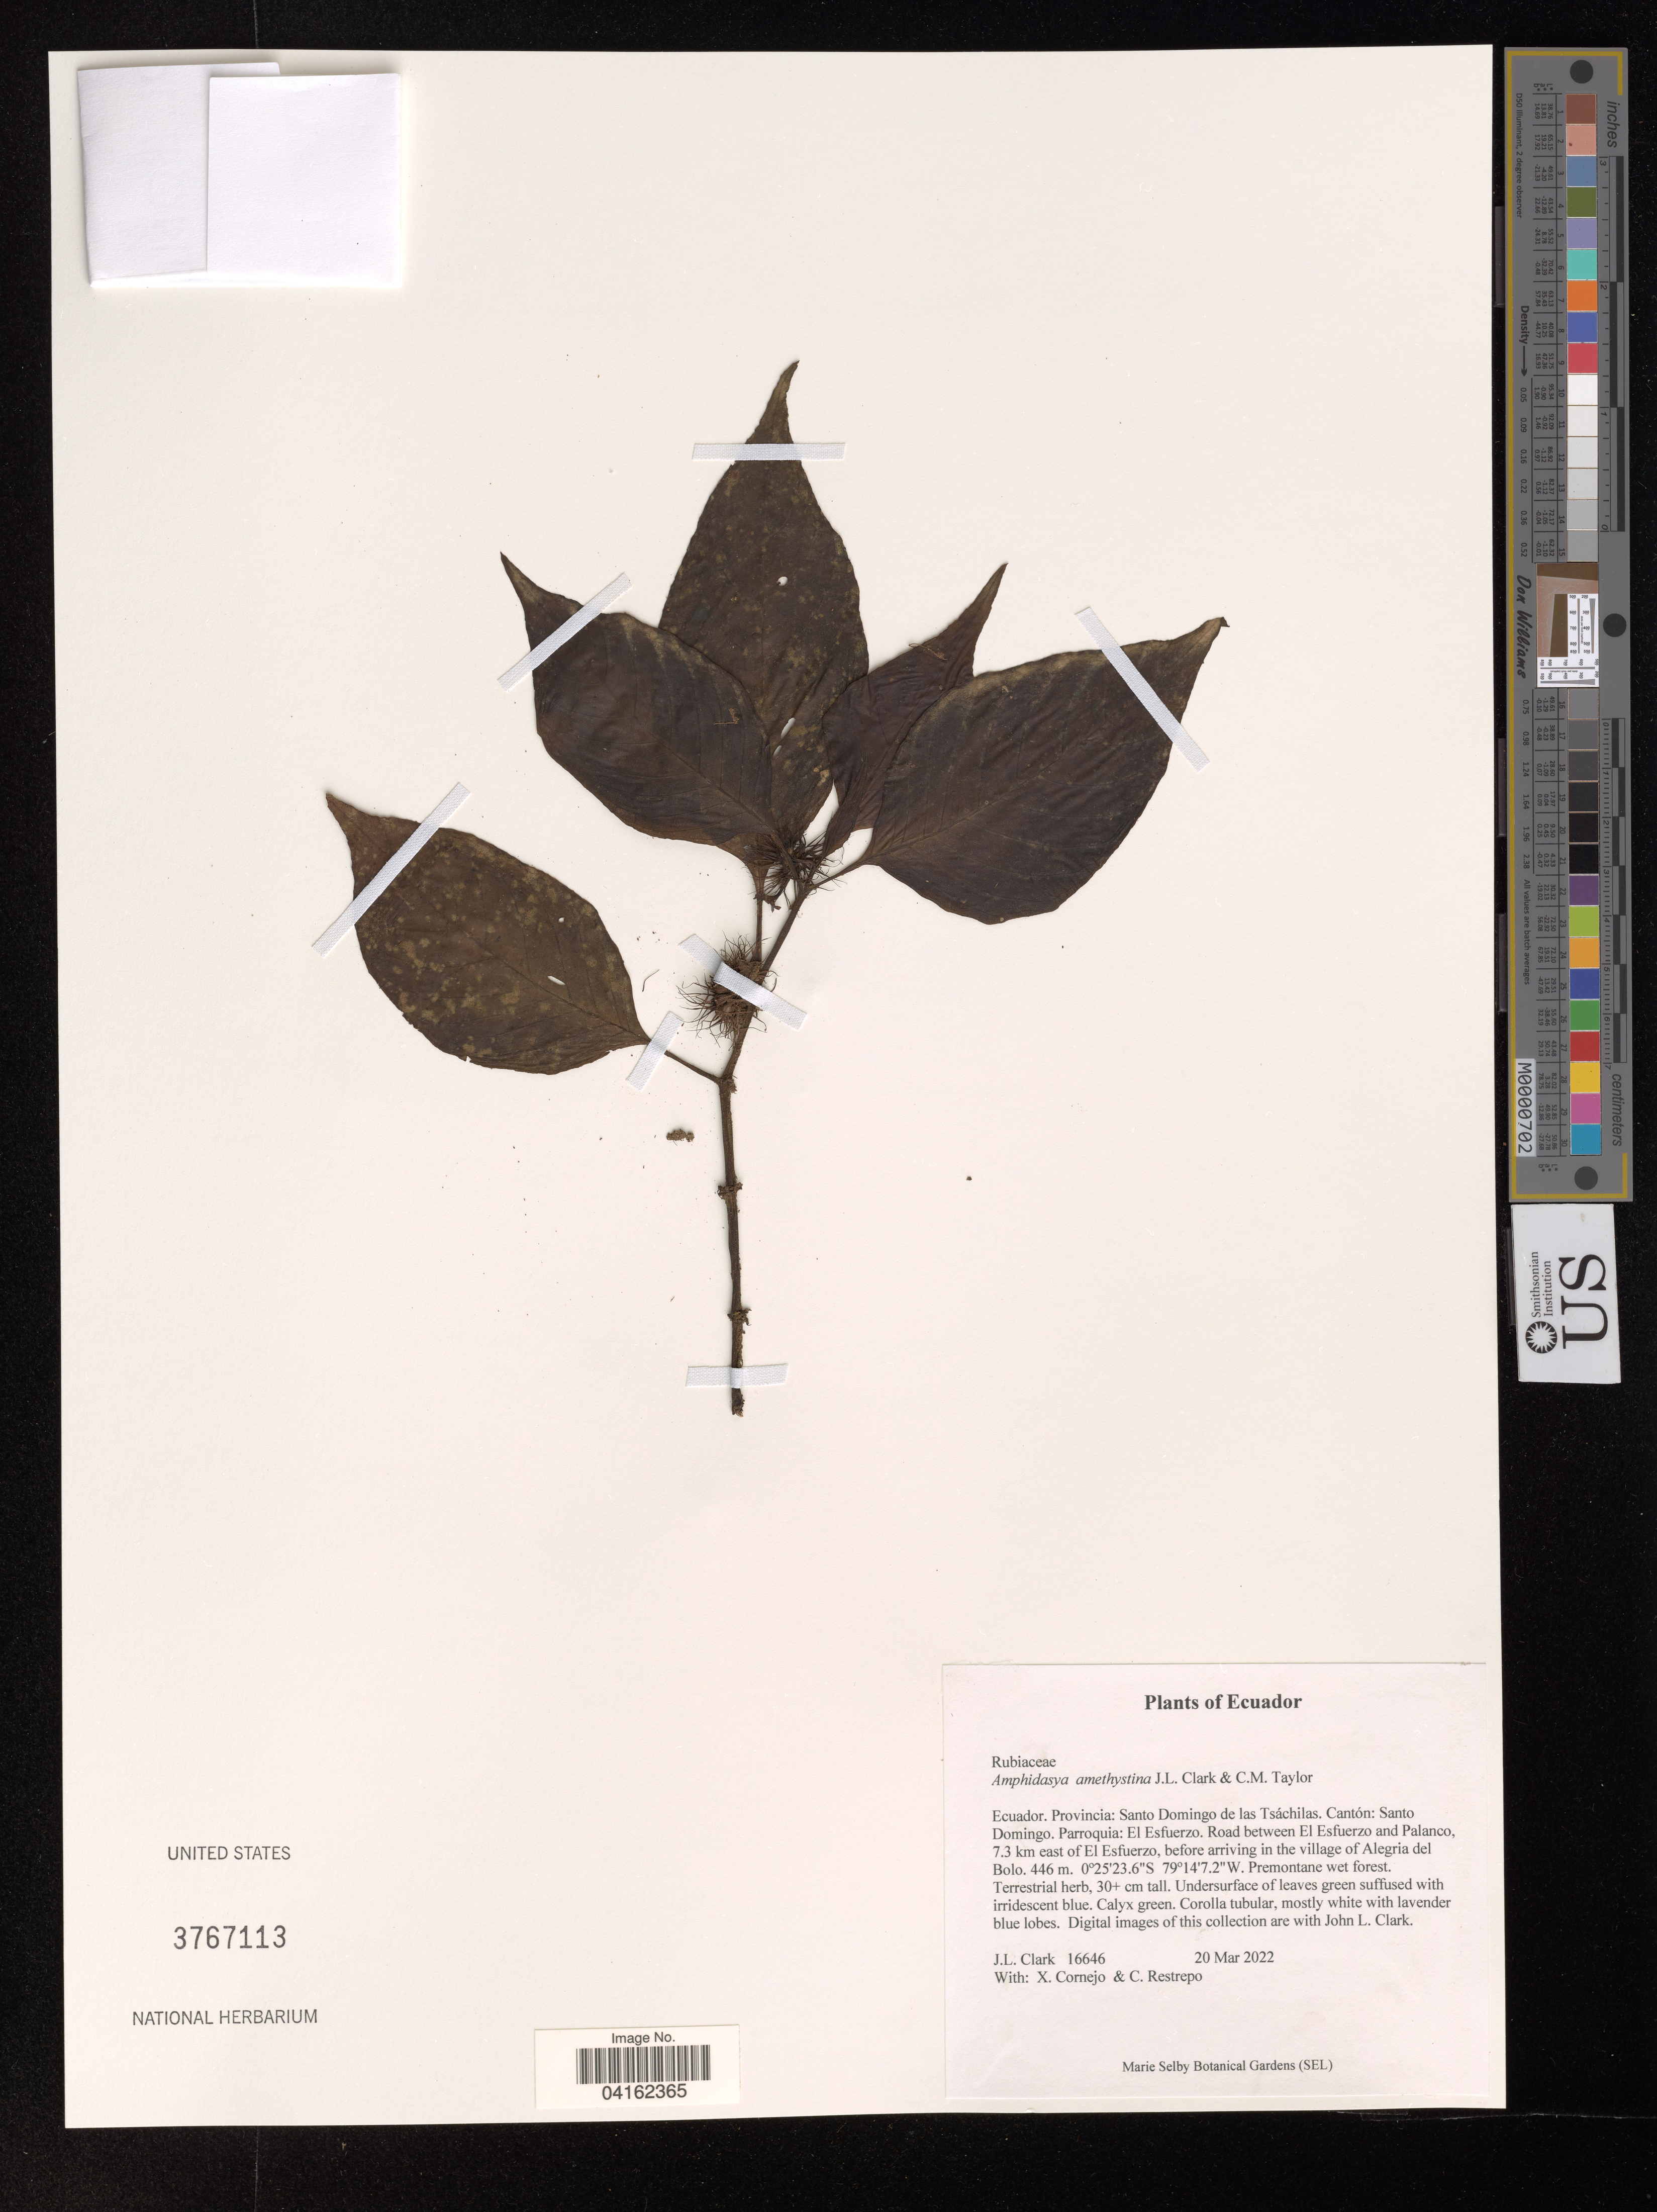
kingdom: Plantae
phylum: Tracheophyta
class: Magnoliopsida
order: Gentianales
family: Rubiaceae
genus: Amphidasya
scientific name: Amphidasya amethystina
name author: J.L. Clark & C.M. Taylor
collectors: J. L. Clark, X. Cornejo & C. Restrepo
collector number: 16646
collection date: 2022-03-20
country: Ecuador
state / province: Tsáchilas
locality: Provincia: Santo Domingo de las Tsáchilas. Cantón: Santo Domingo. Parroquia: El Esfuerzo. Road between El Esfuerzo and Palanco, 7.3 km east of El Esfuerzo, before arriving in the village of Alegria del Bolo.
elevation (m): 446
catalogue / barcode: US 3767113